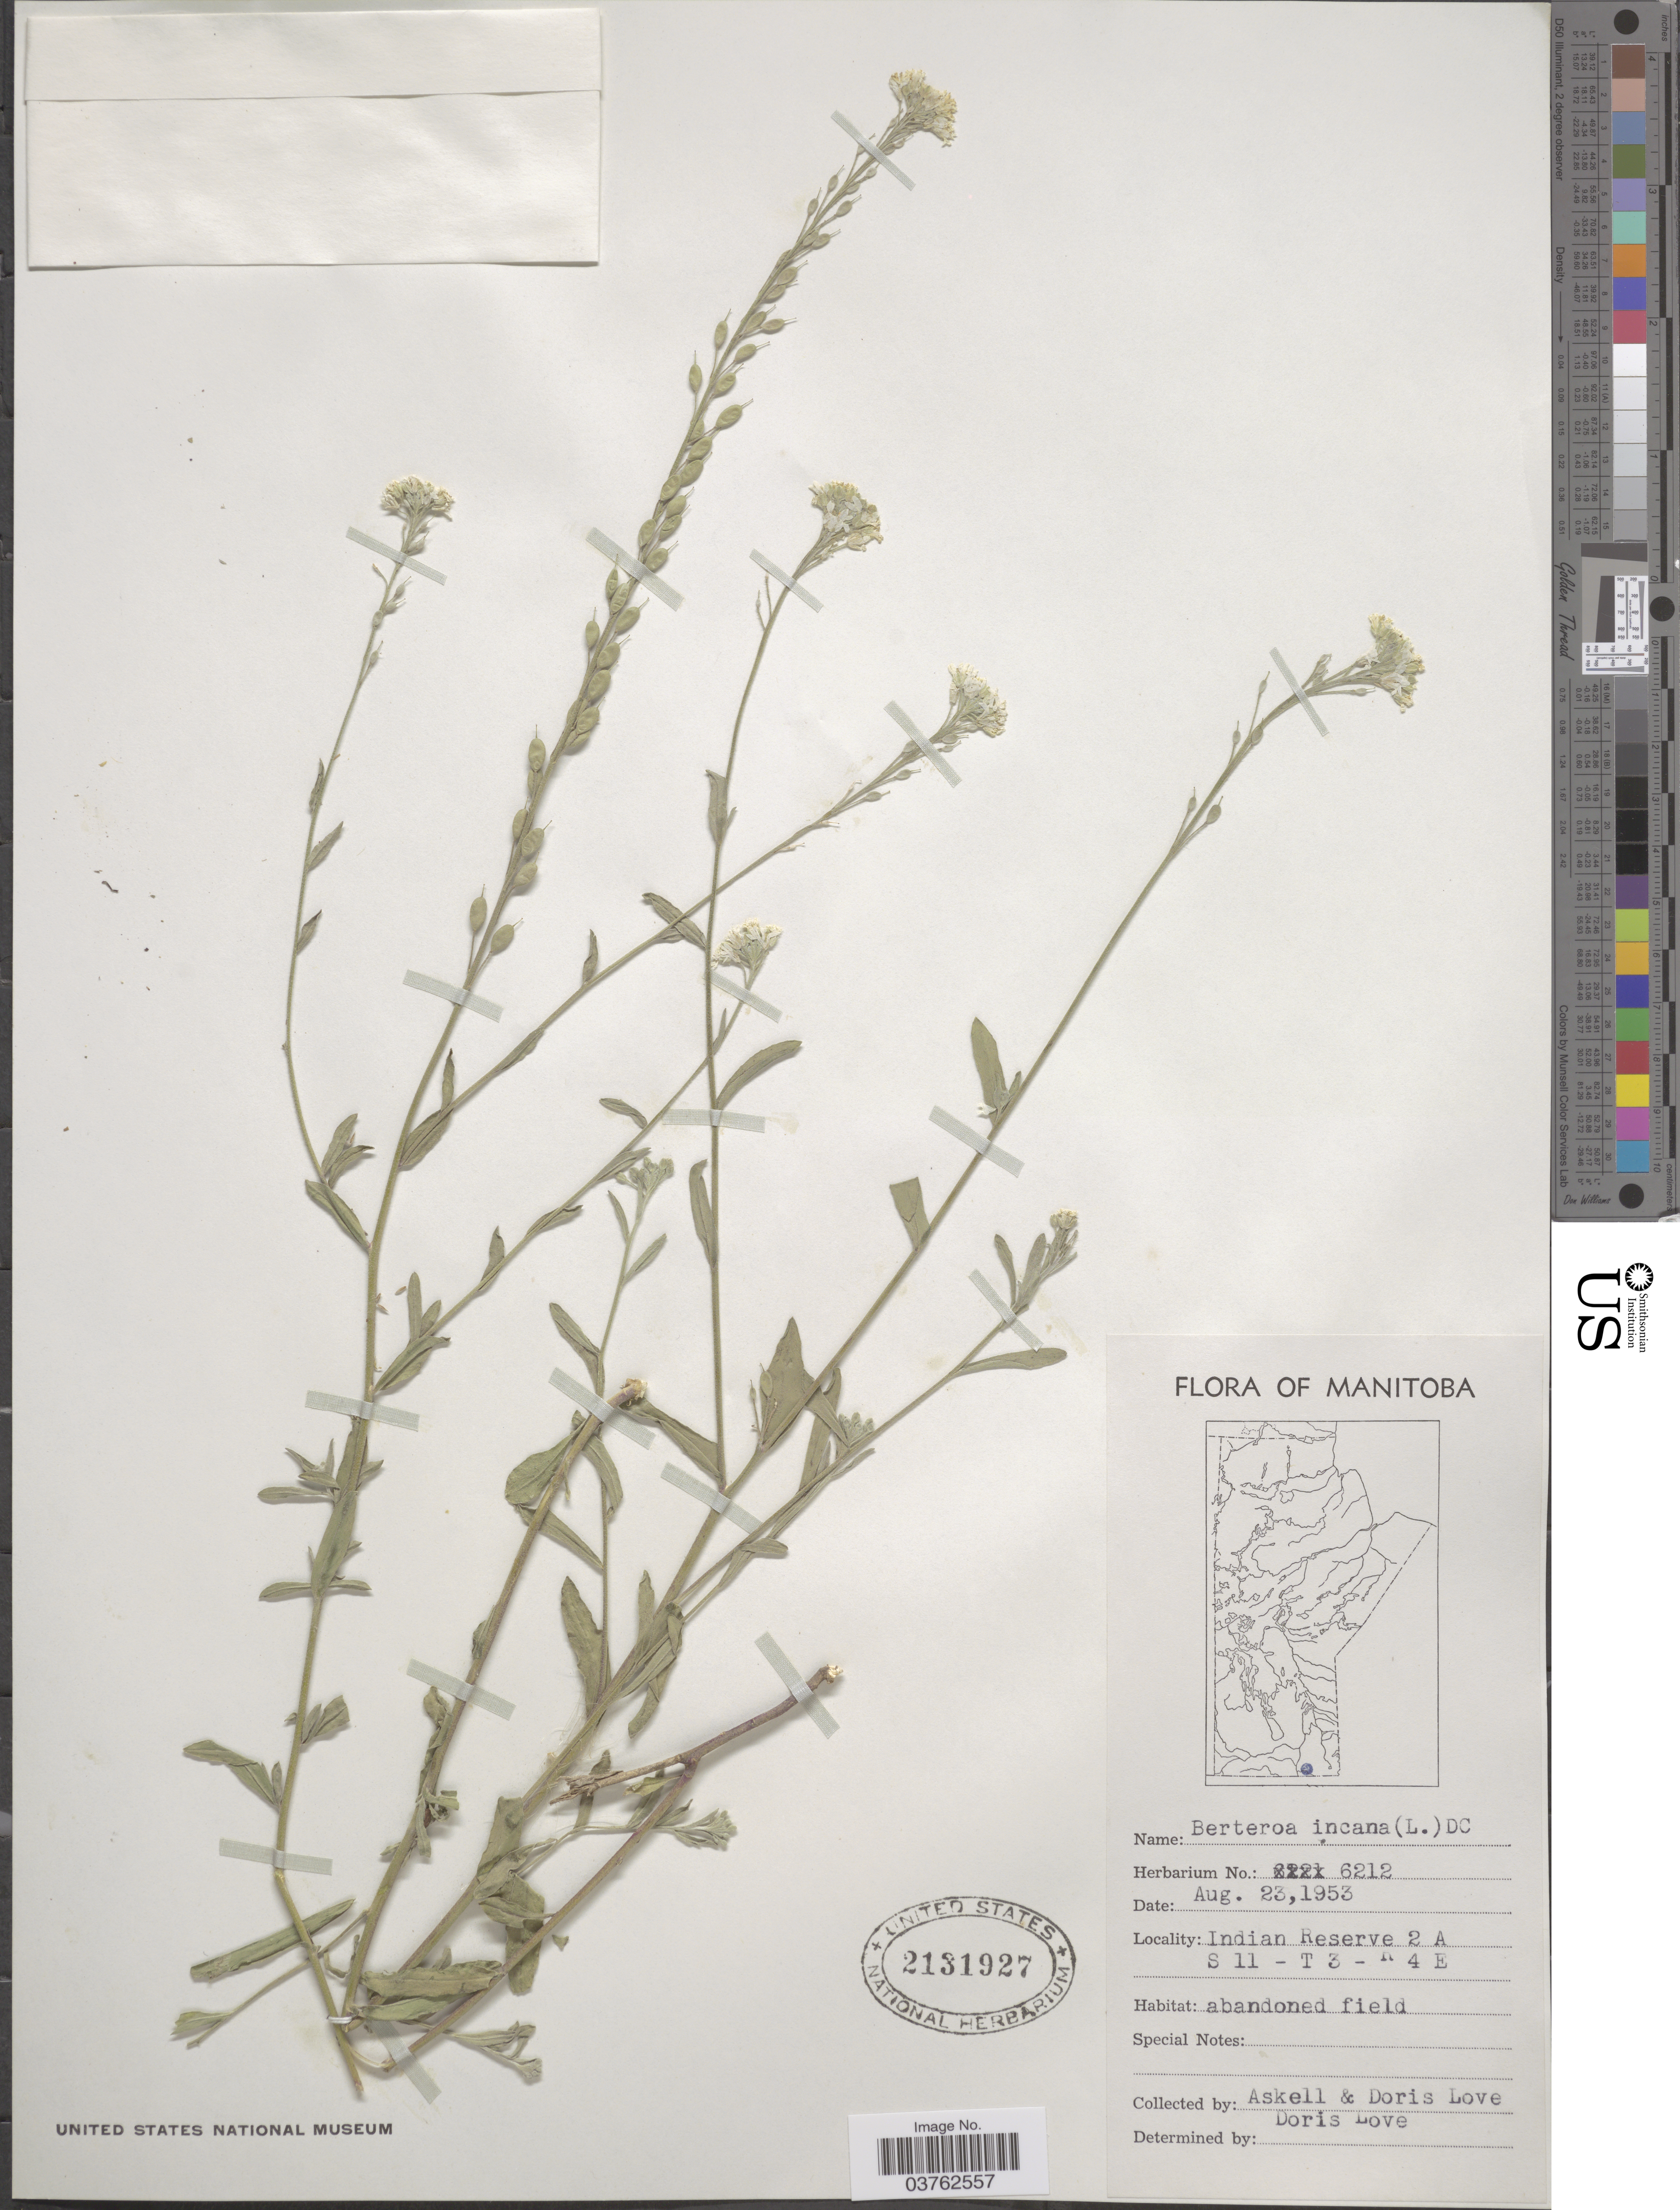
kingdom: Plantae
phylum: Tracheophyta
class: Magnoliopsida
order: Brassicales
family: Brassicaceae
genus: Berteroa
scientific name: Berteroa incana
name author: (L.) DC.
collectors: Á. Löve & D. Löve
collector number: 6212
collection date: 1953-08-23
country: Canada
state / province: Manitoba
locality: Indian Reserve 2 A S11 - T 3- R 4 E.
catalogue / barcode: US 2131927